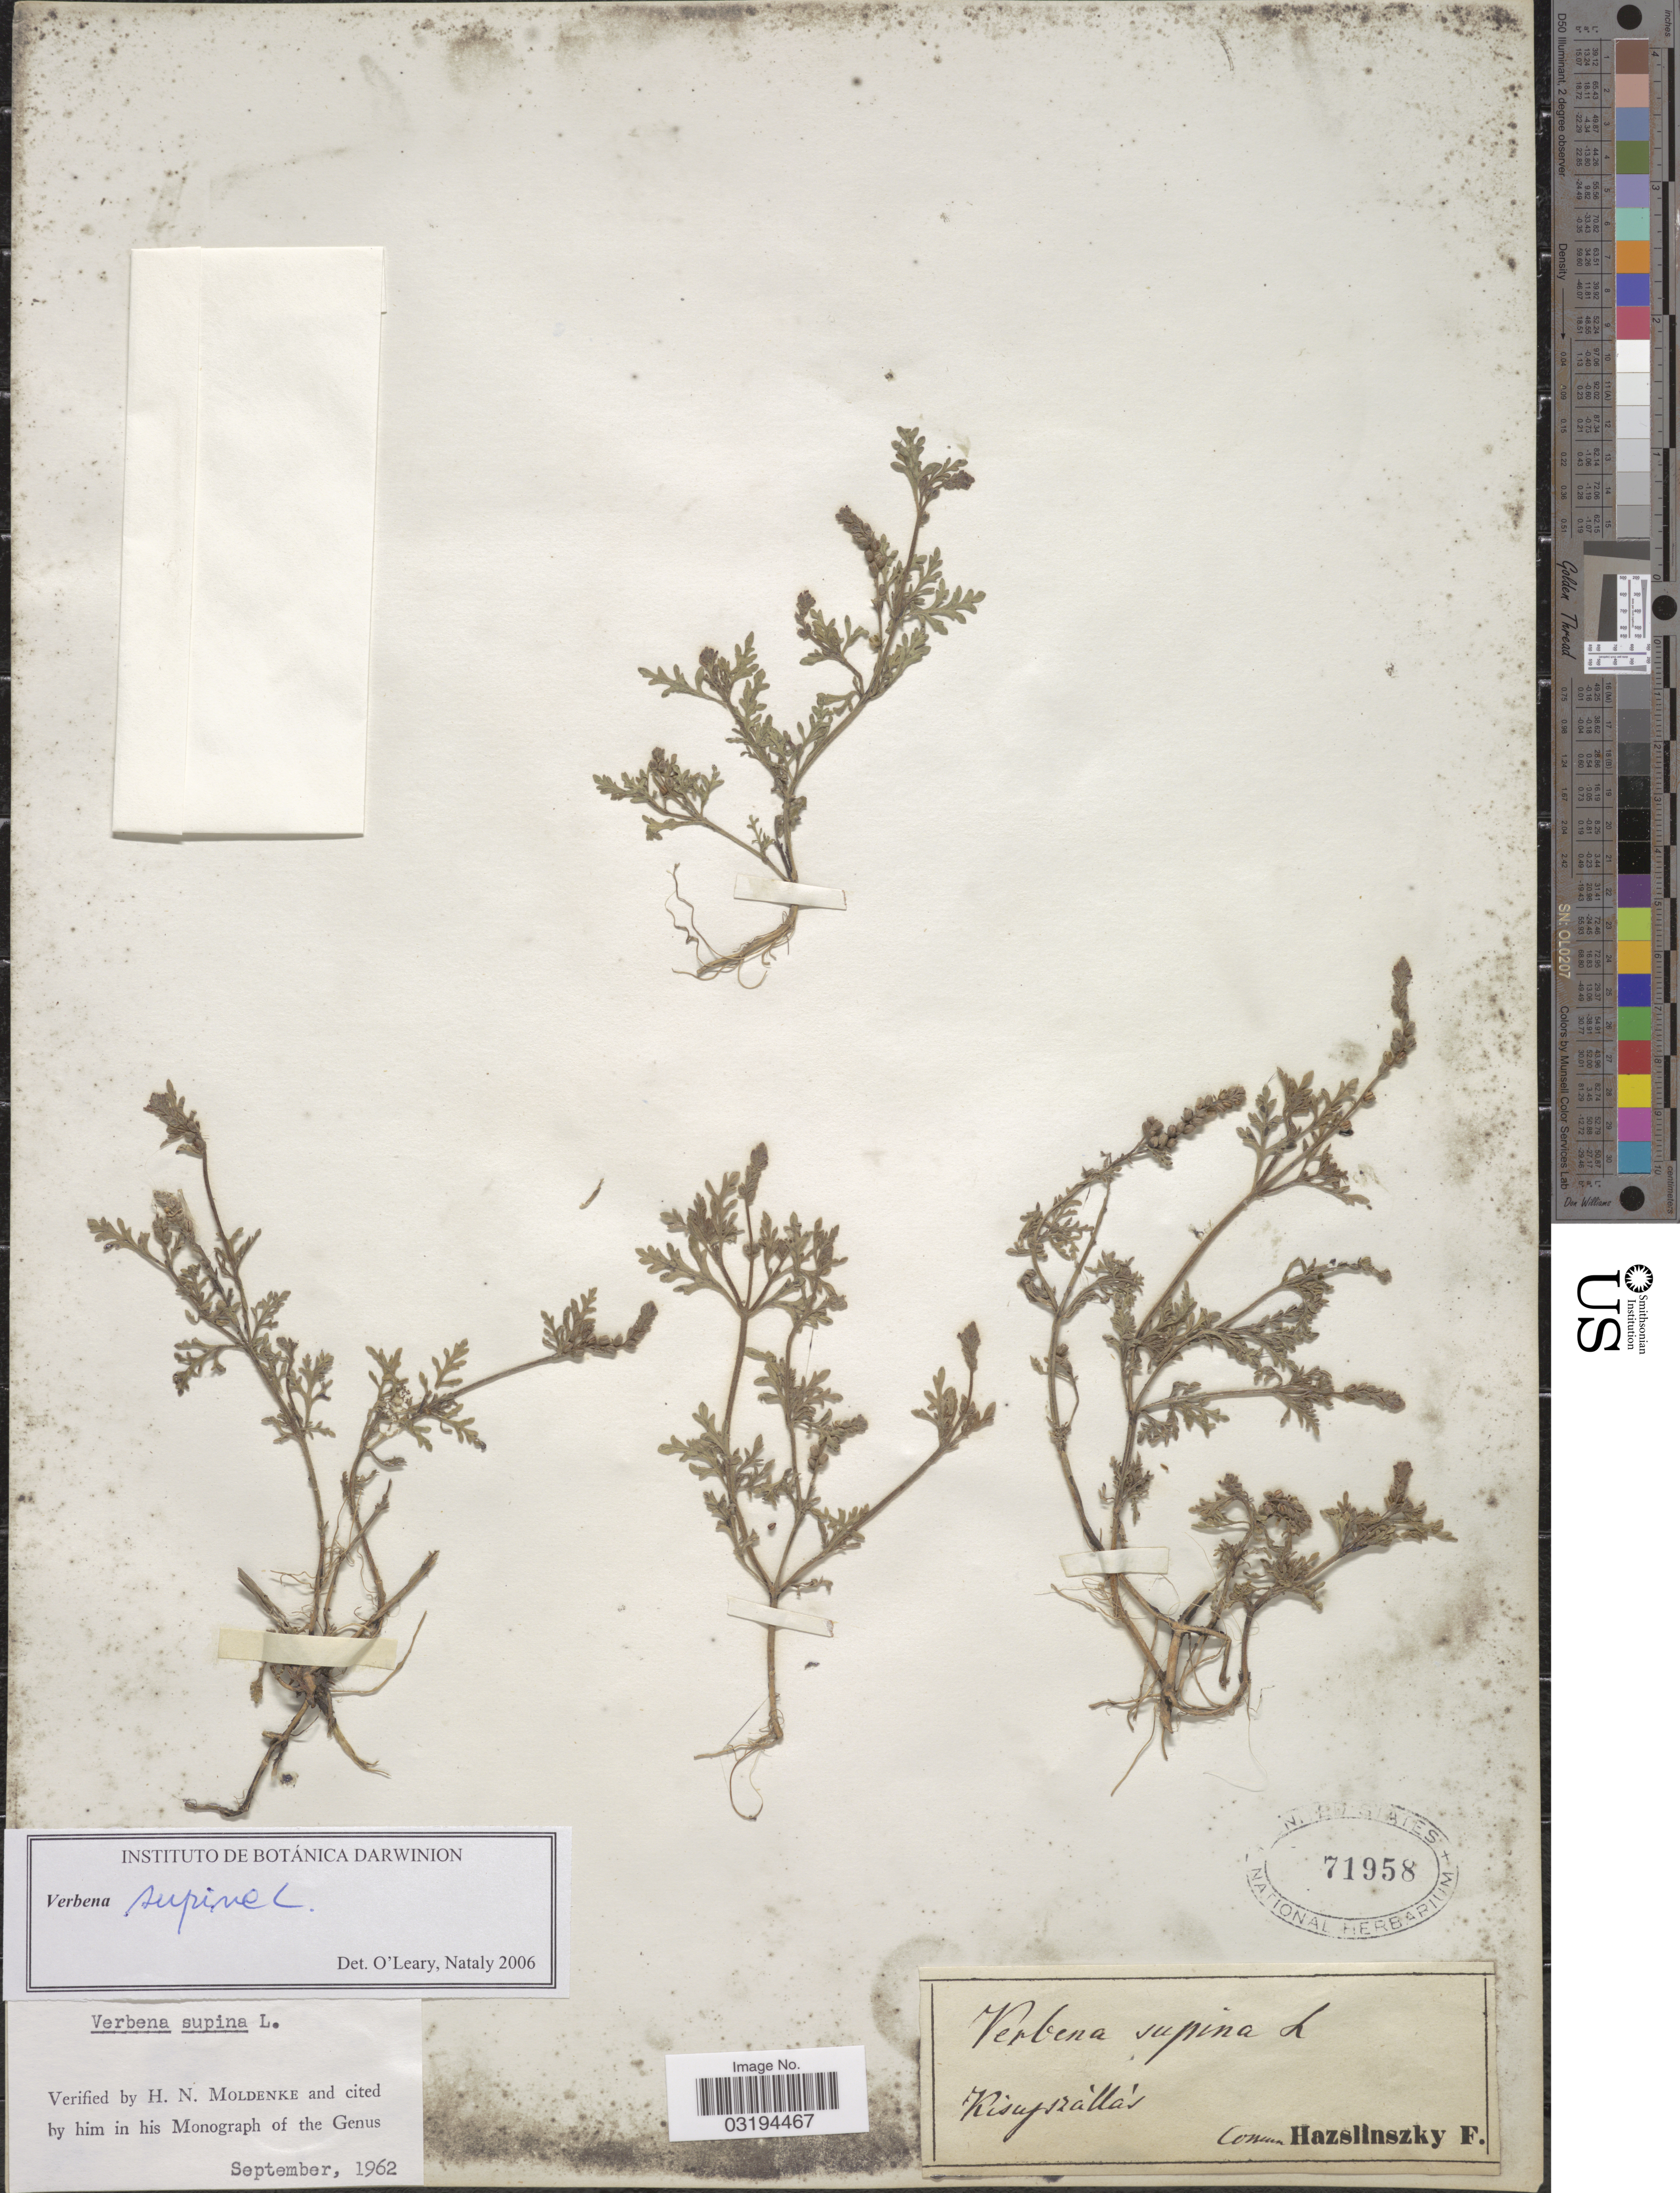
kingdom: Plantae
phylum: Tracheophyta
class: Magnoliopsida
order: Lamiales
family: Verbenaceae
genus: Verbena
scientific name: Verbena supina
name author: L.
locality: Kisuprzàllàs [interpreted].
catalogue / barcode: US 71958